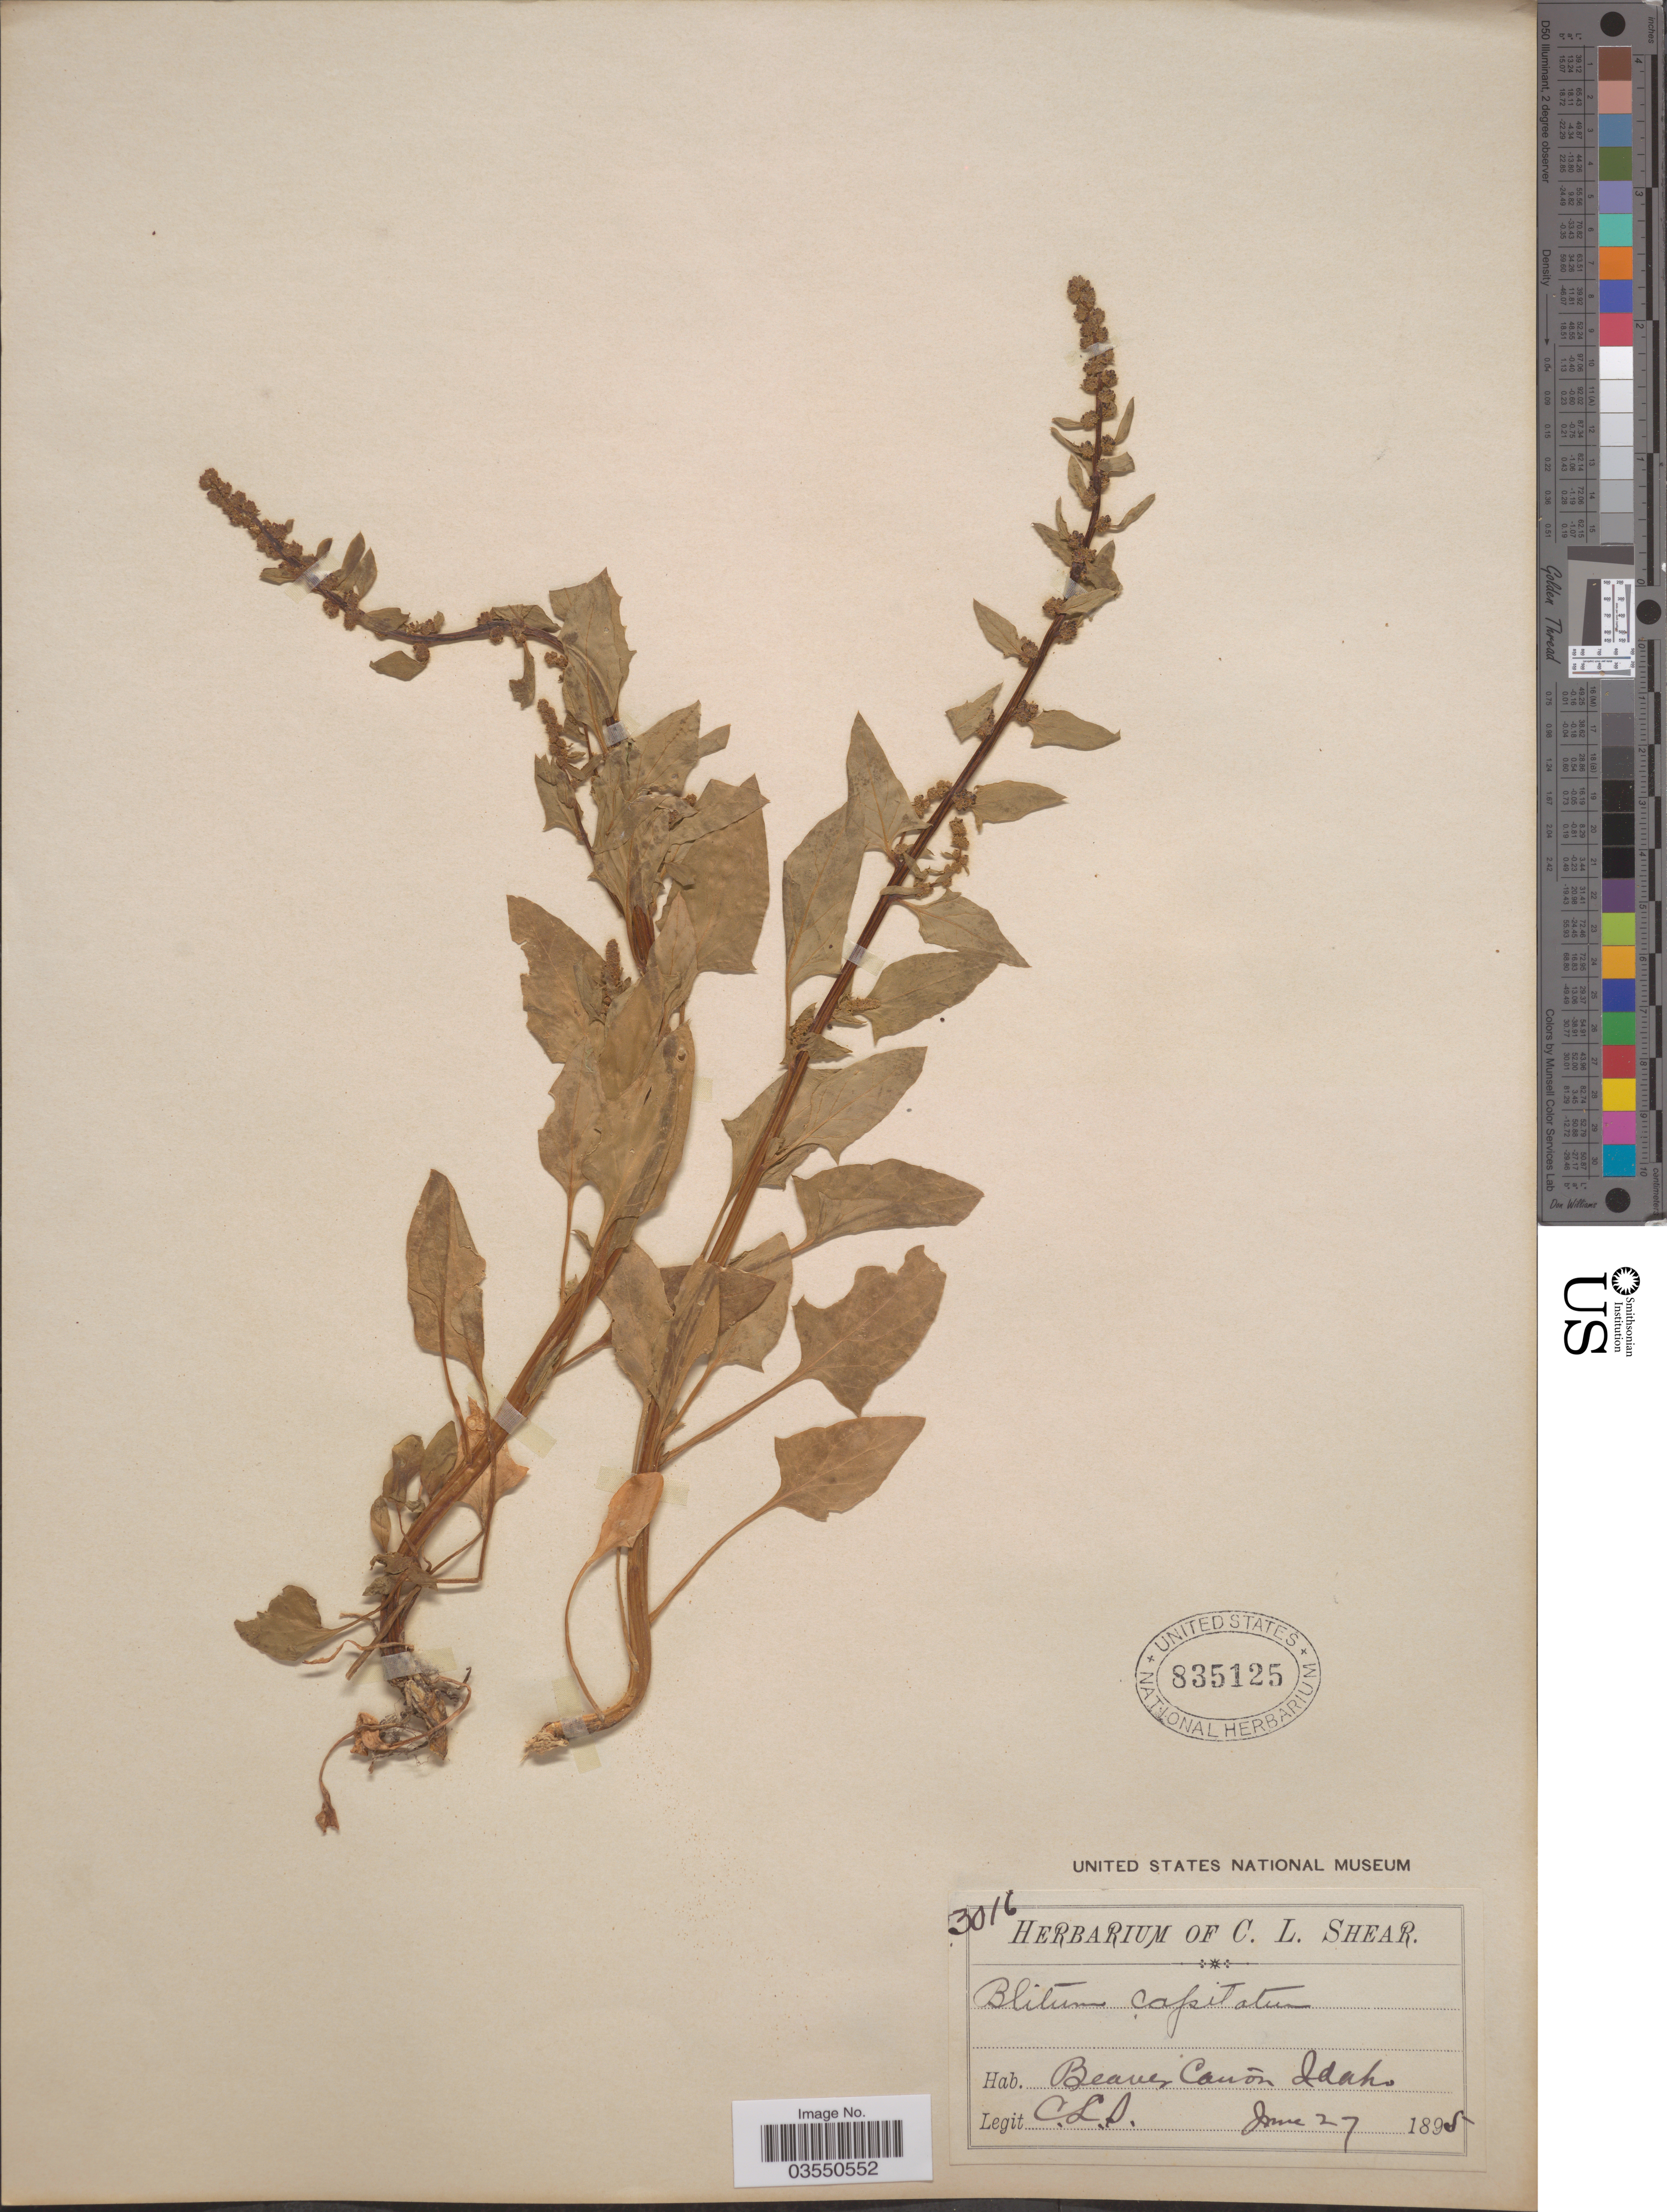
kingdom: Plantae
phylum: Tracheophyta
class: Magnoliopsida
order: Caryophyllales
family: Amaranthaceae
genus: Blitum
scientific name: Blitum capitatum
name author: L.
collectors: C. L. Shear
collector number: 3016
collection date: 1895-06-27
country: United States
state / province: Idaho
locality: Beaver Cañon.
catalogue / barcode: US 835125